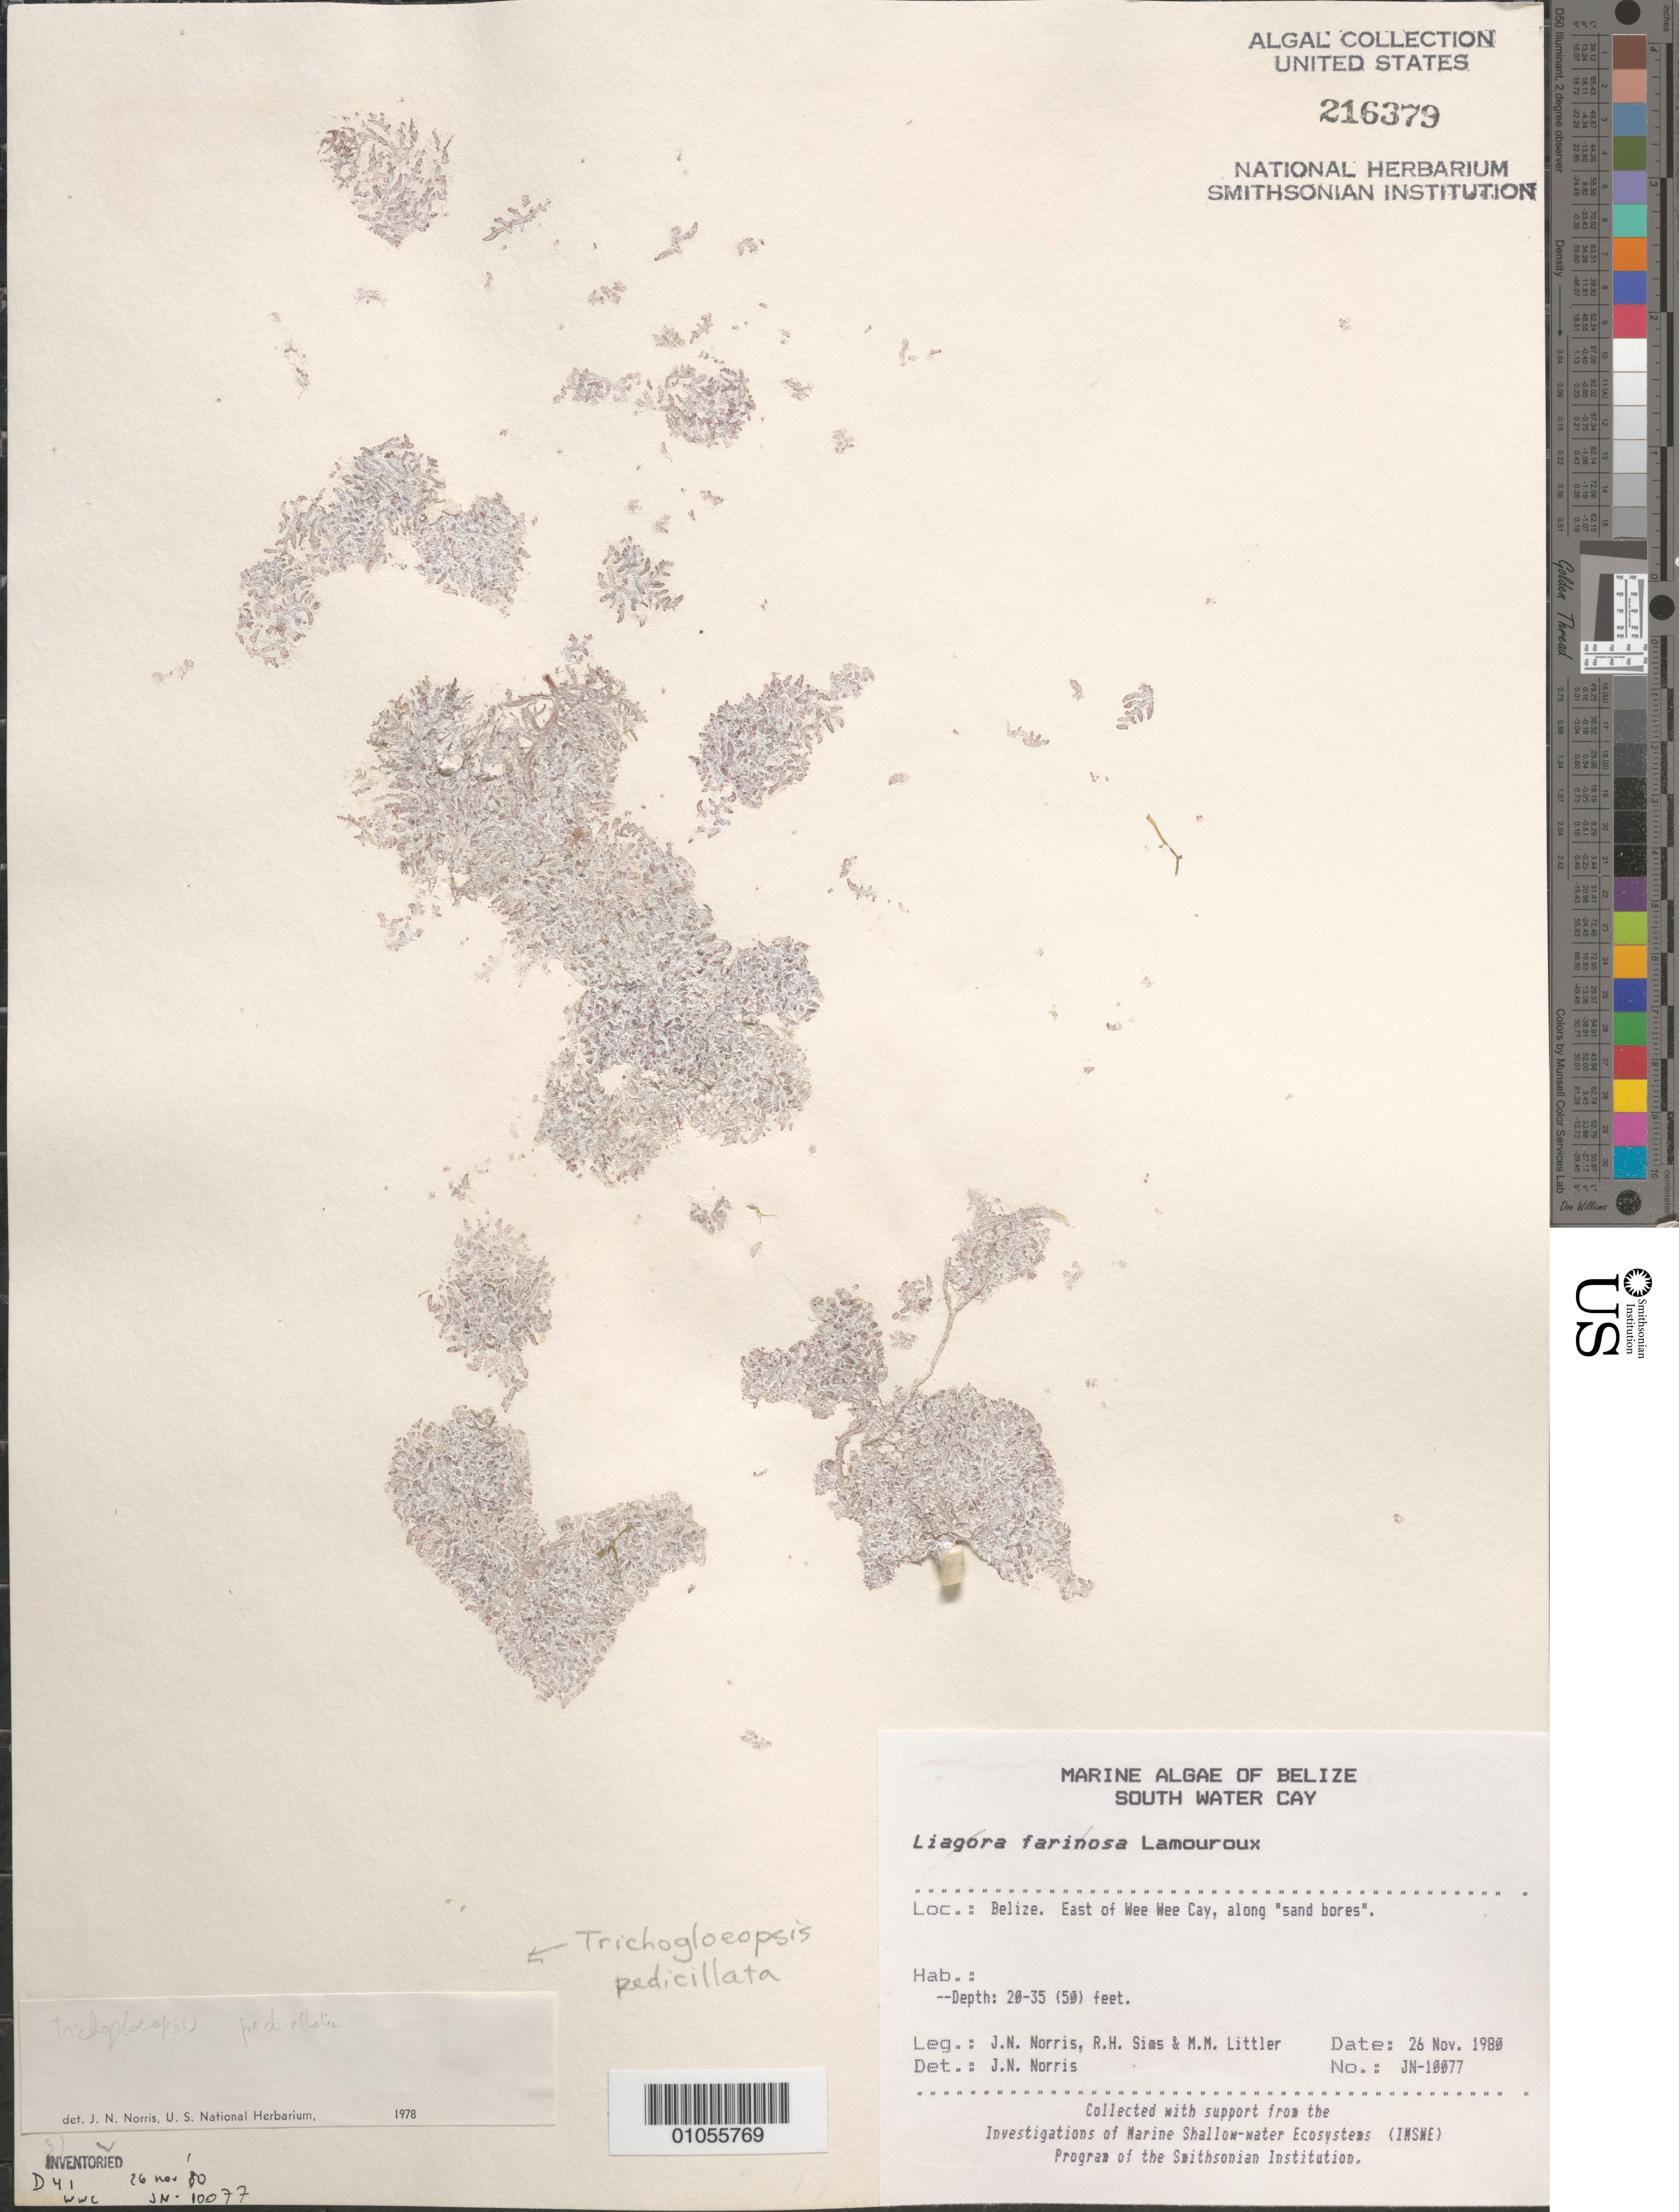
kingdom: Plantae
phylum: Rhodophyta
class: Florideophyceae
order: Nemaliales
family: Liagoraceae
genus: Trichogloeopsis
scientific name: Trichogloeopsis pedicellata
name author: (M. Howe in Britton & Millsp.) I.A. Abbott & Doty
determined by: Norris, James N.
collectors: J. N. Norris, R. H. Sims & M. M. Littler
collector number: JN-10077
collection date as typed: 26 Nov 1980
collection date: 1980-11-26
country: Belize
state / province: Stann Creek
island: Wee Wee Cay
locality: East of Wee Wee Cay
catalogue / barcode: US 216379